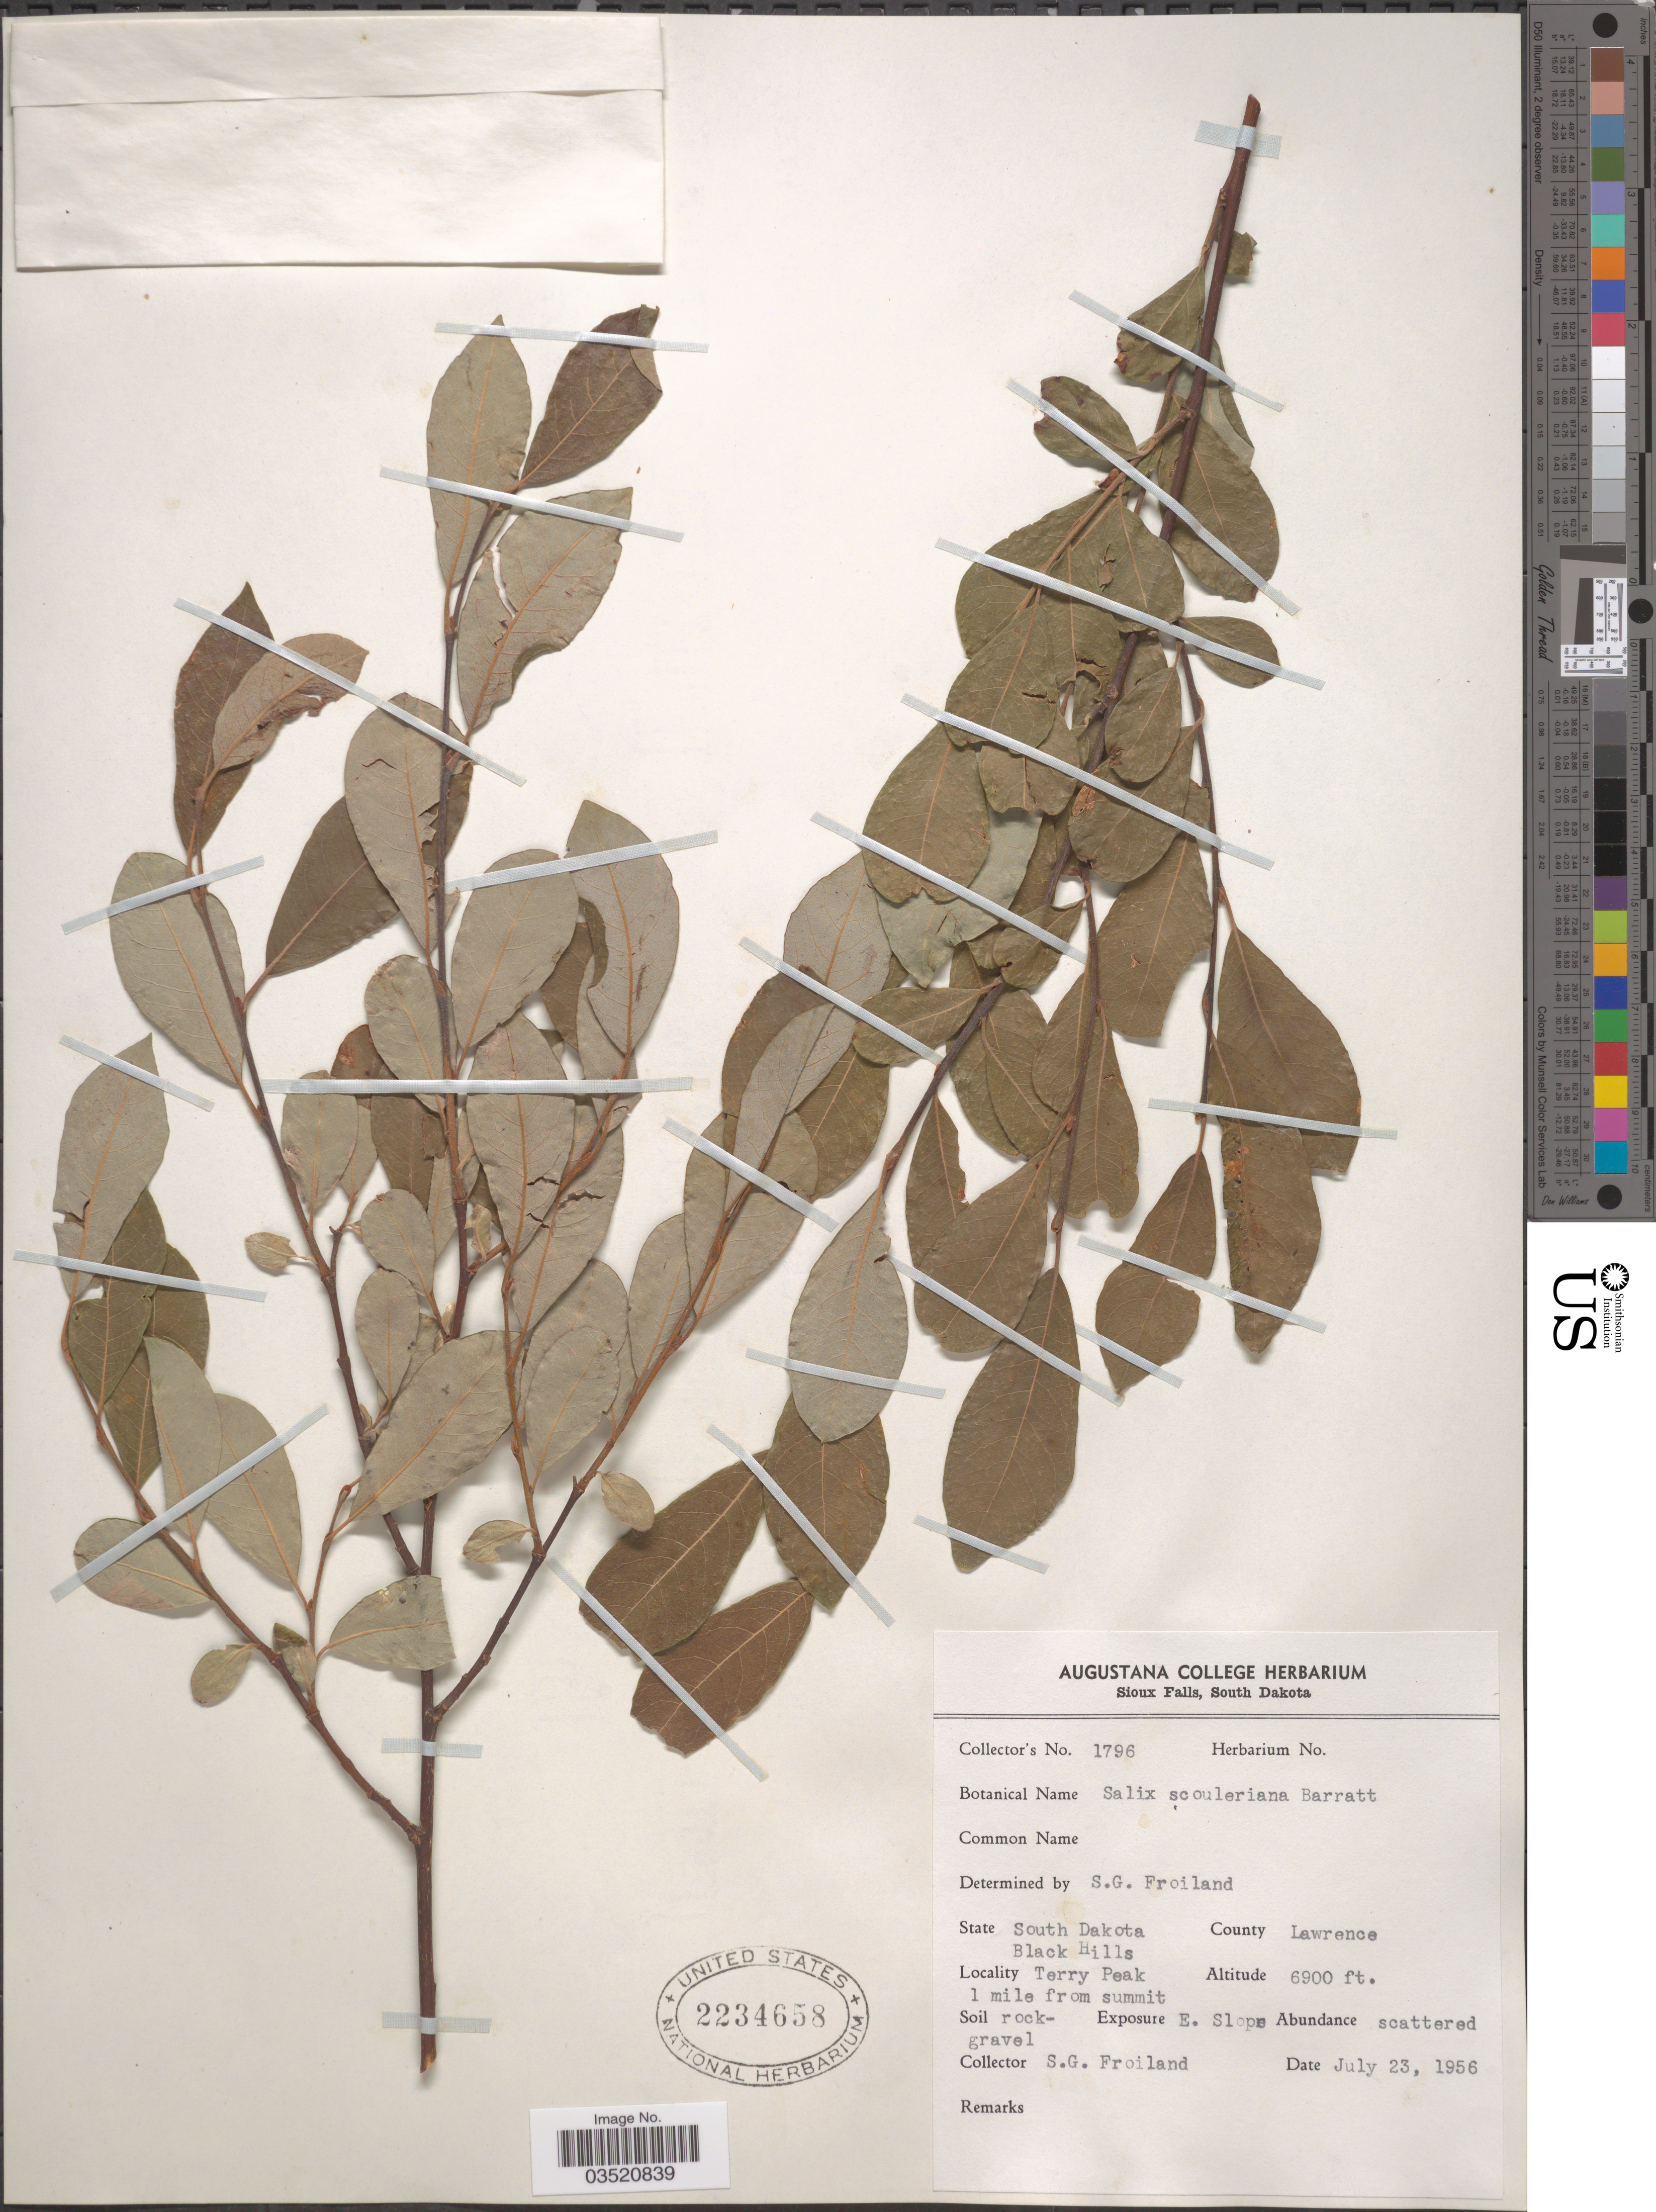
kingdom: Plantae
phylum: Tracheophyta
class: Magnoliopsida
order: Malpighiales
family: Salicaceae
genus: Salix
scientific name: Salix scouleriana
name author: Barratt ex Hook.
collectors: S. Froiland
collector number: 1796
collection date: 1956-07-23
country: United States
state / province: South Dakota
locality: Black Hills. County Lawrence. Terry Peak 1 mile from summit.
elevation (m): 2103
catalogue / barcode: US 2234658